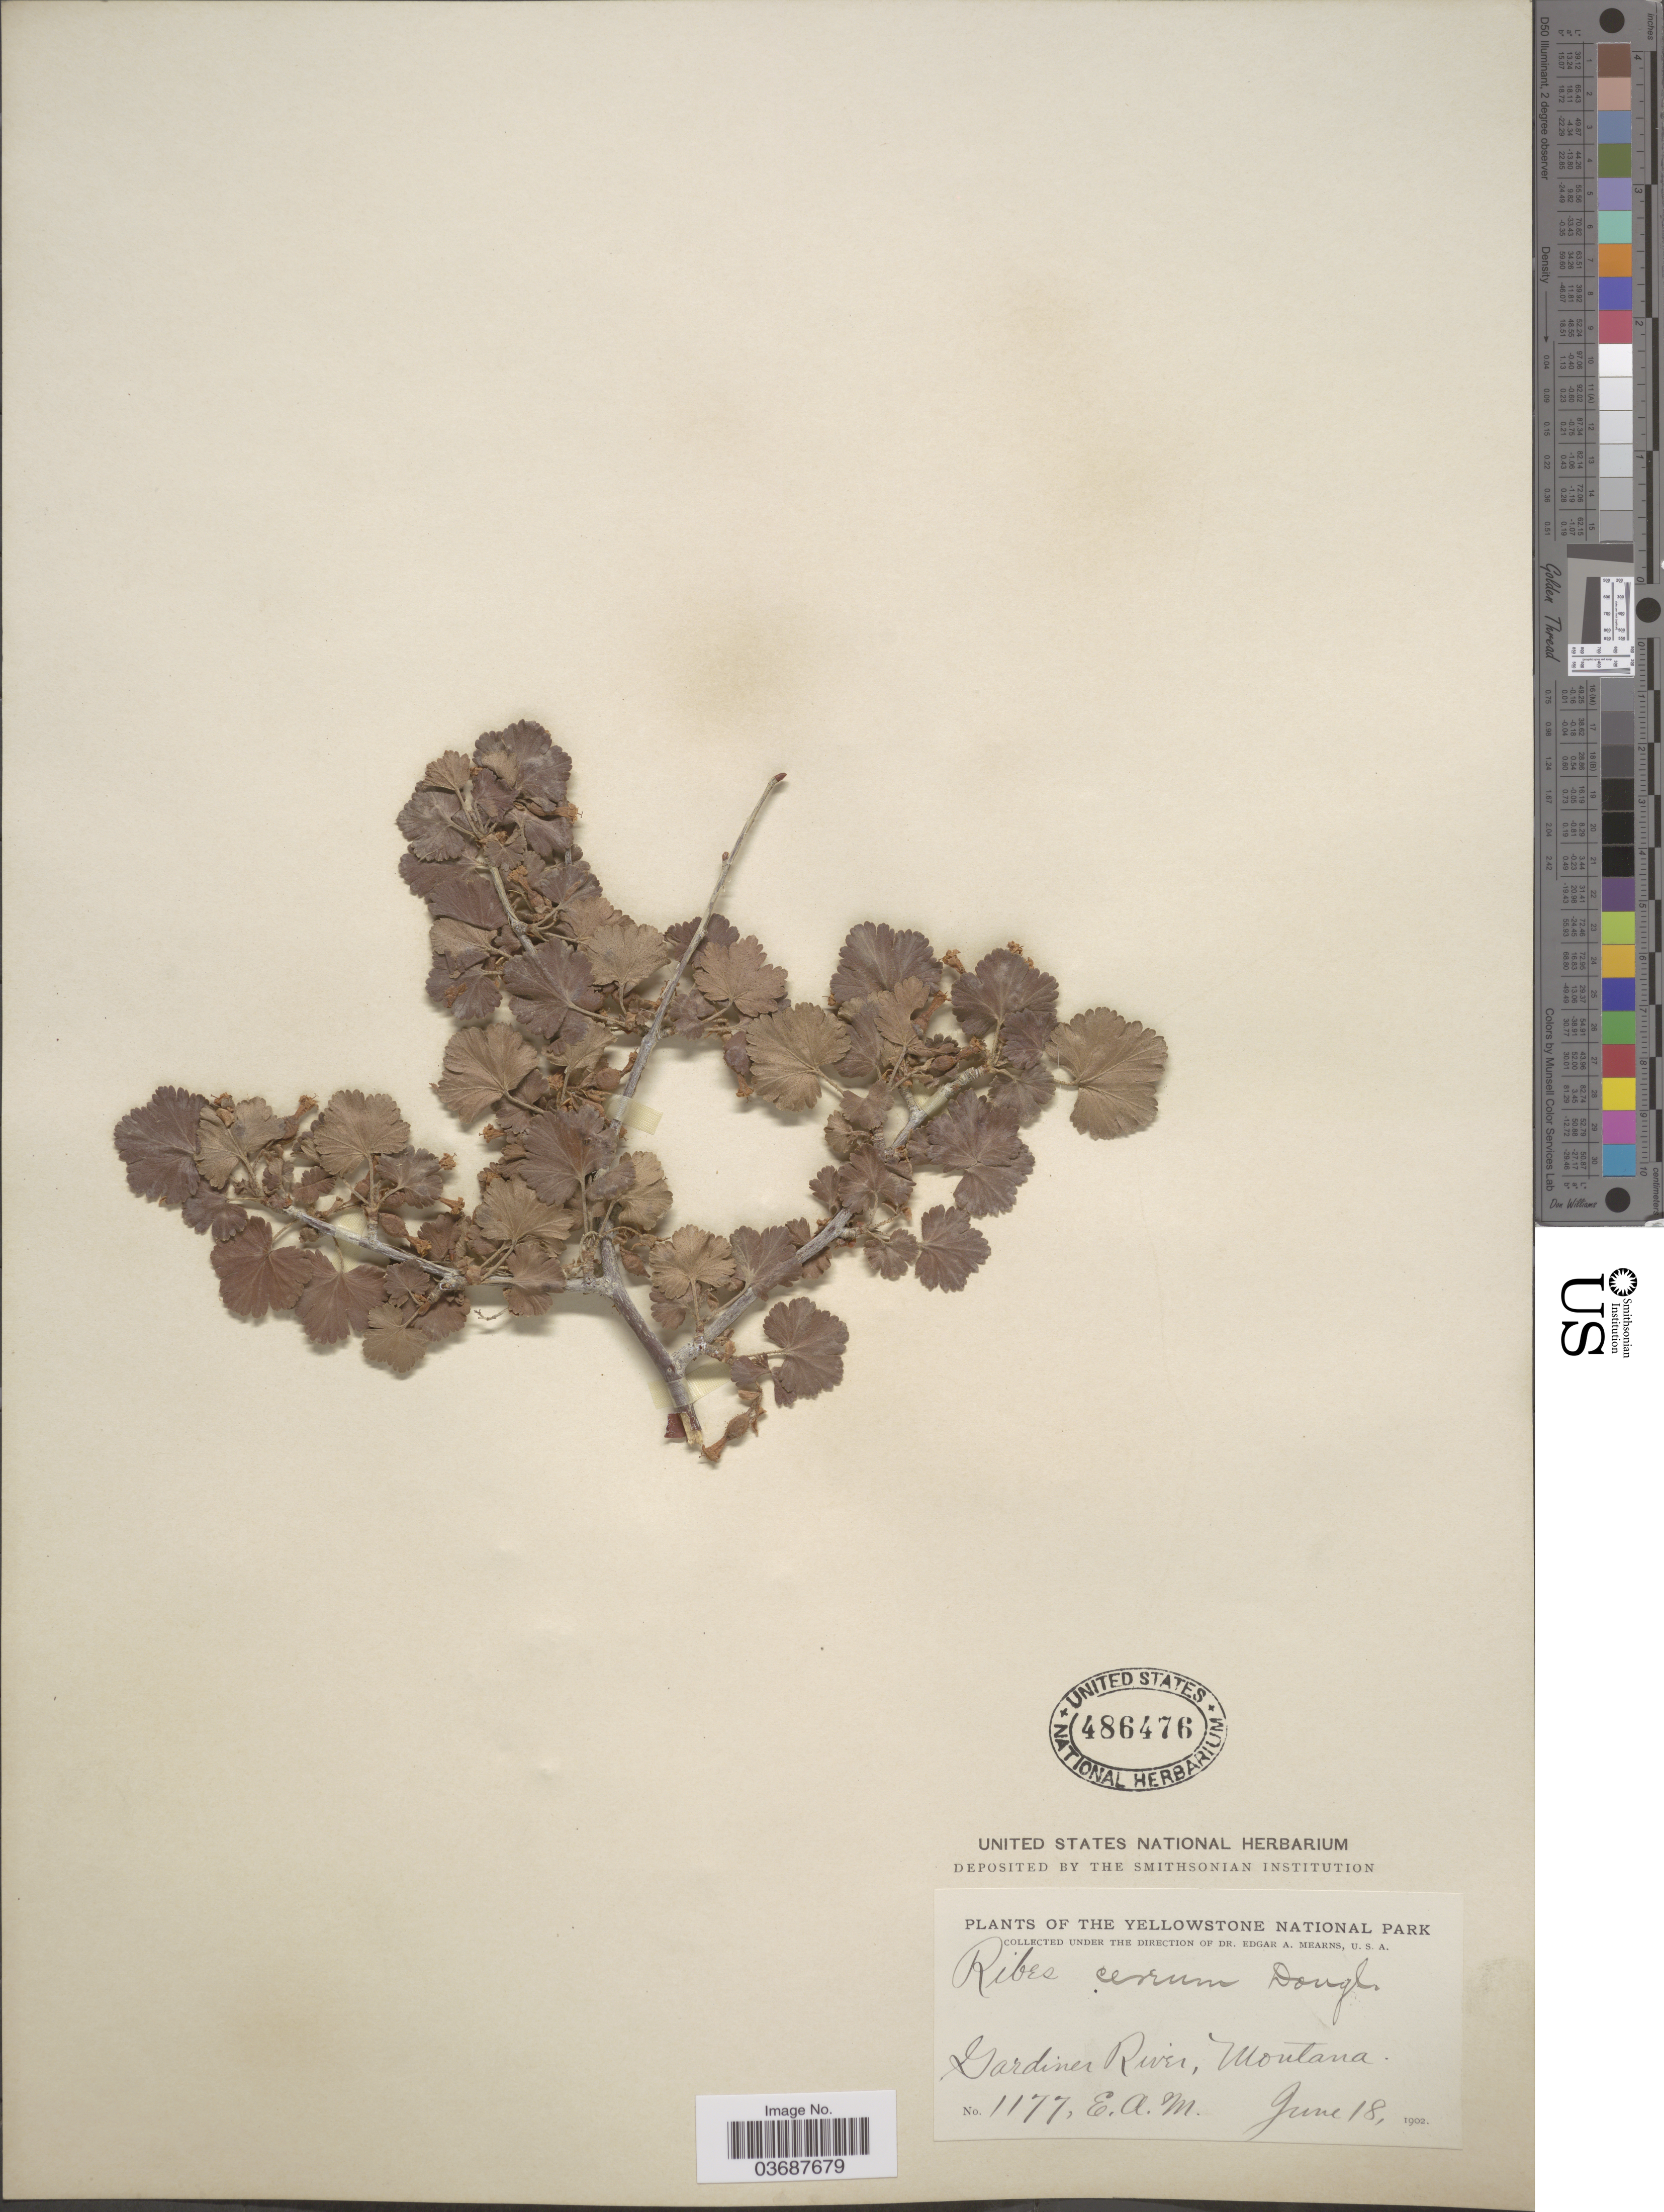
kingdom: Plantae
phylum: Tracheophyta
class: Magnoliopsida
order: Saxifragales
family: Grossulariaceae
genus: Ribes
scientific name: Ribes inebrians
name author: Lindl.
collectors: E. A. Mearns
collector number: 1177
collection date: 1902-06-18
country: United States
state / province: Montana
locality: The Yellowstone National Park. Gardiner River.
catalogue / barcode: US 486476